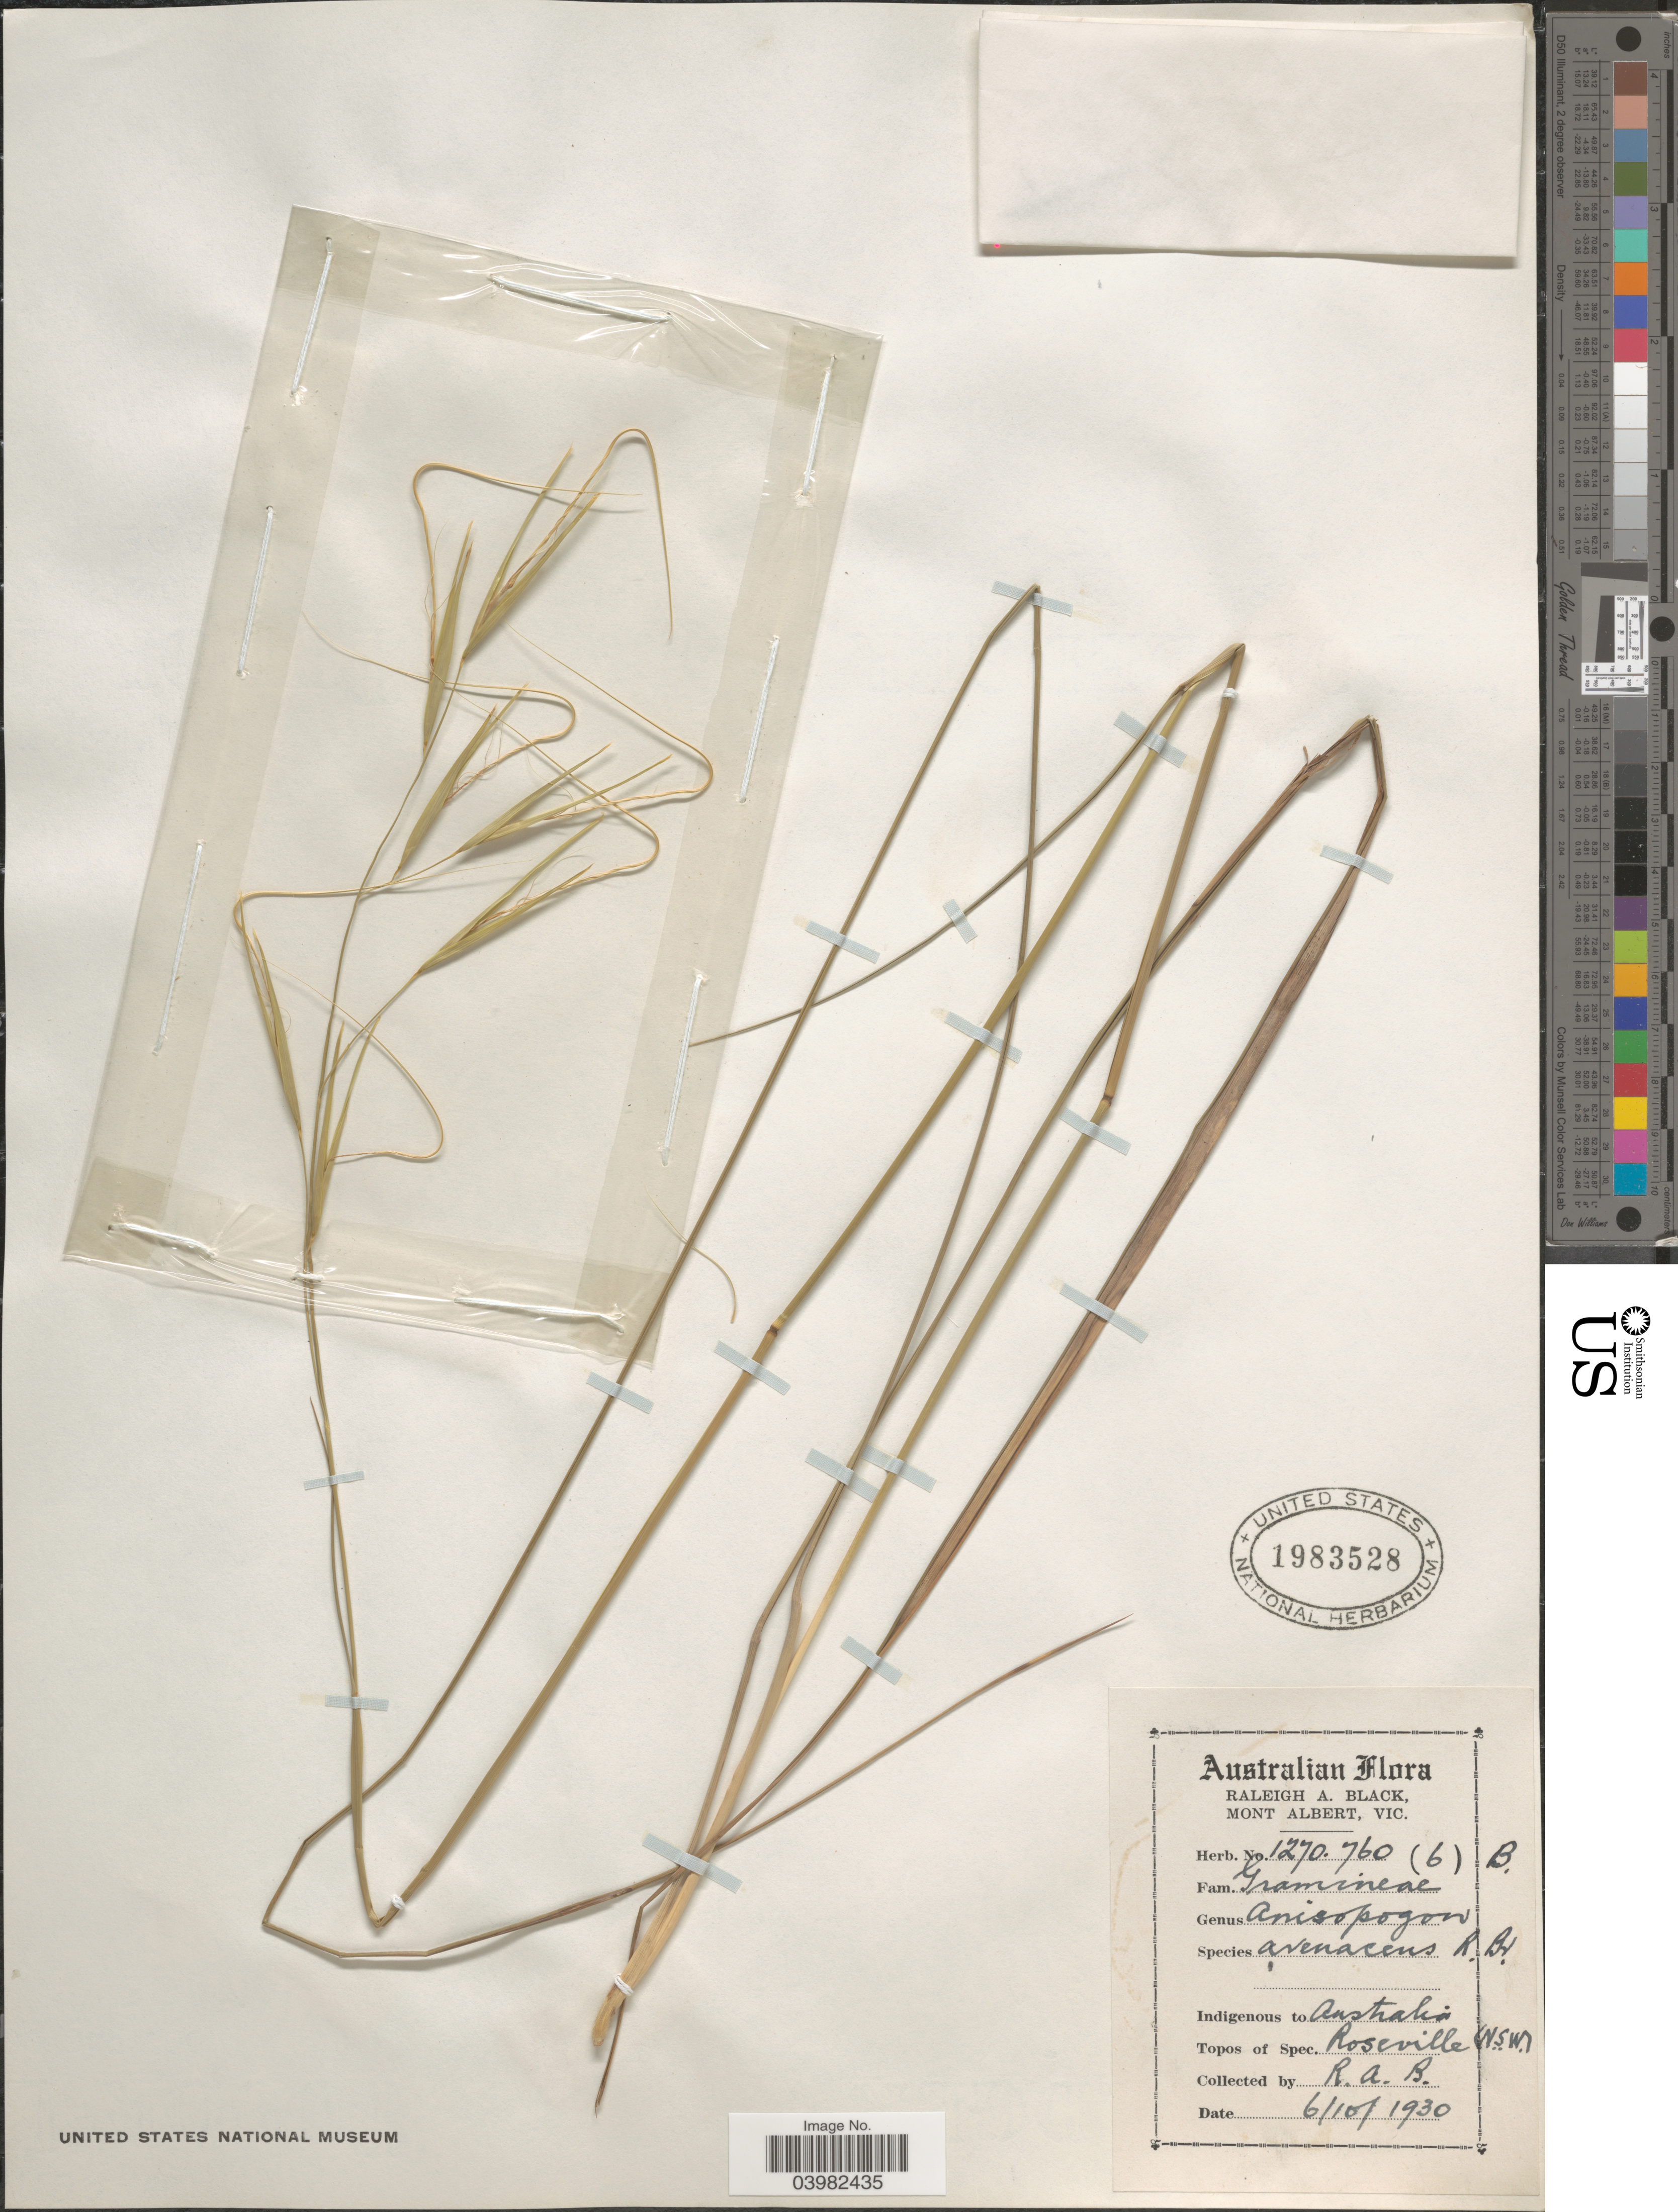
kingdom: Plantae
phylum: Tracheophyta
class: Liliopsida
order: Poales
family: Poaceae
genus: Anisopogon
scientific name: Anisopogon avenaceus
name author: R. Br.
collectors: R. A. Black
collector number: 1270.760(6)B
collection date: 1930-10-06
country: Australia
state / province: New South Wales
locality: Roseville.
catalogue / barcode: US 1983528